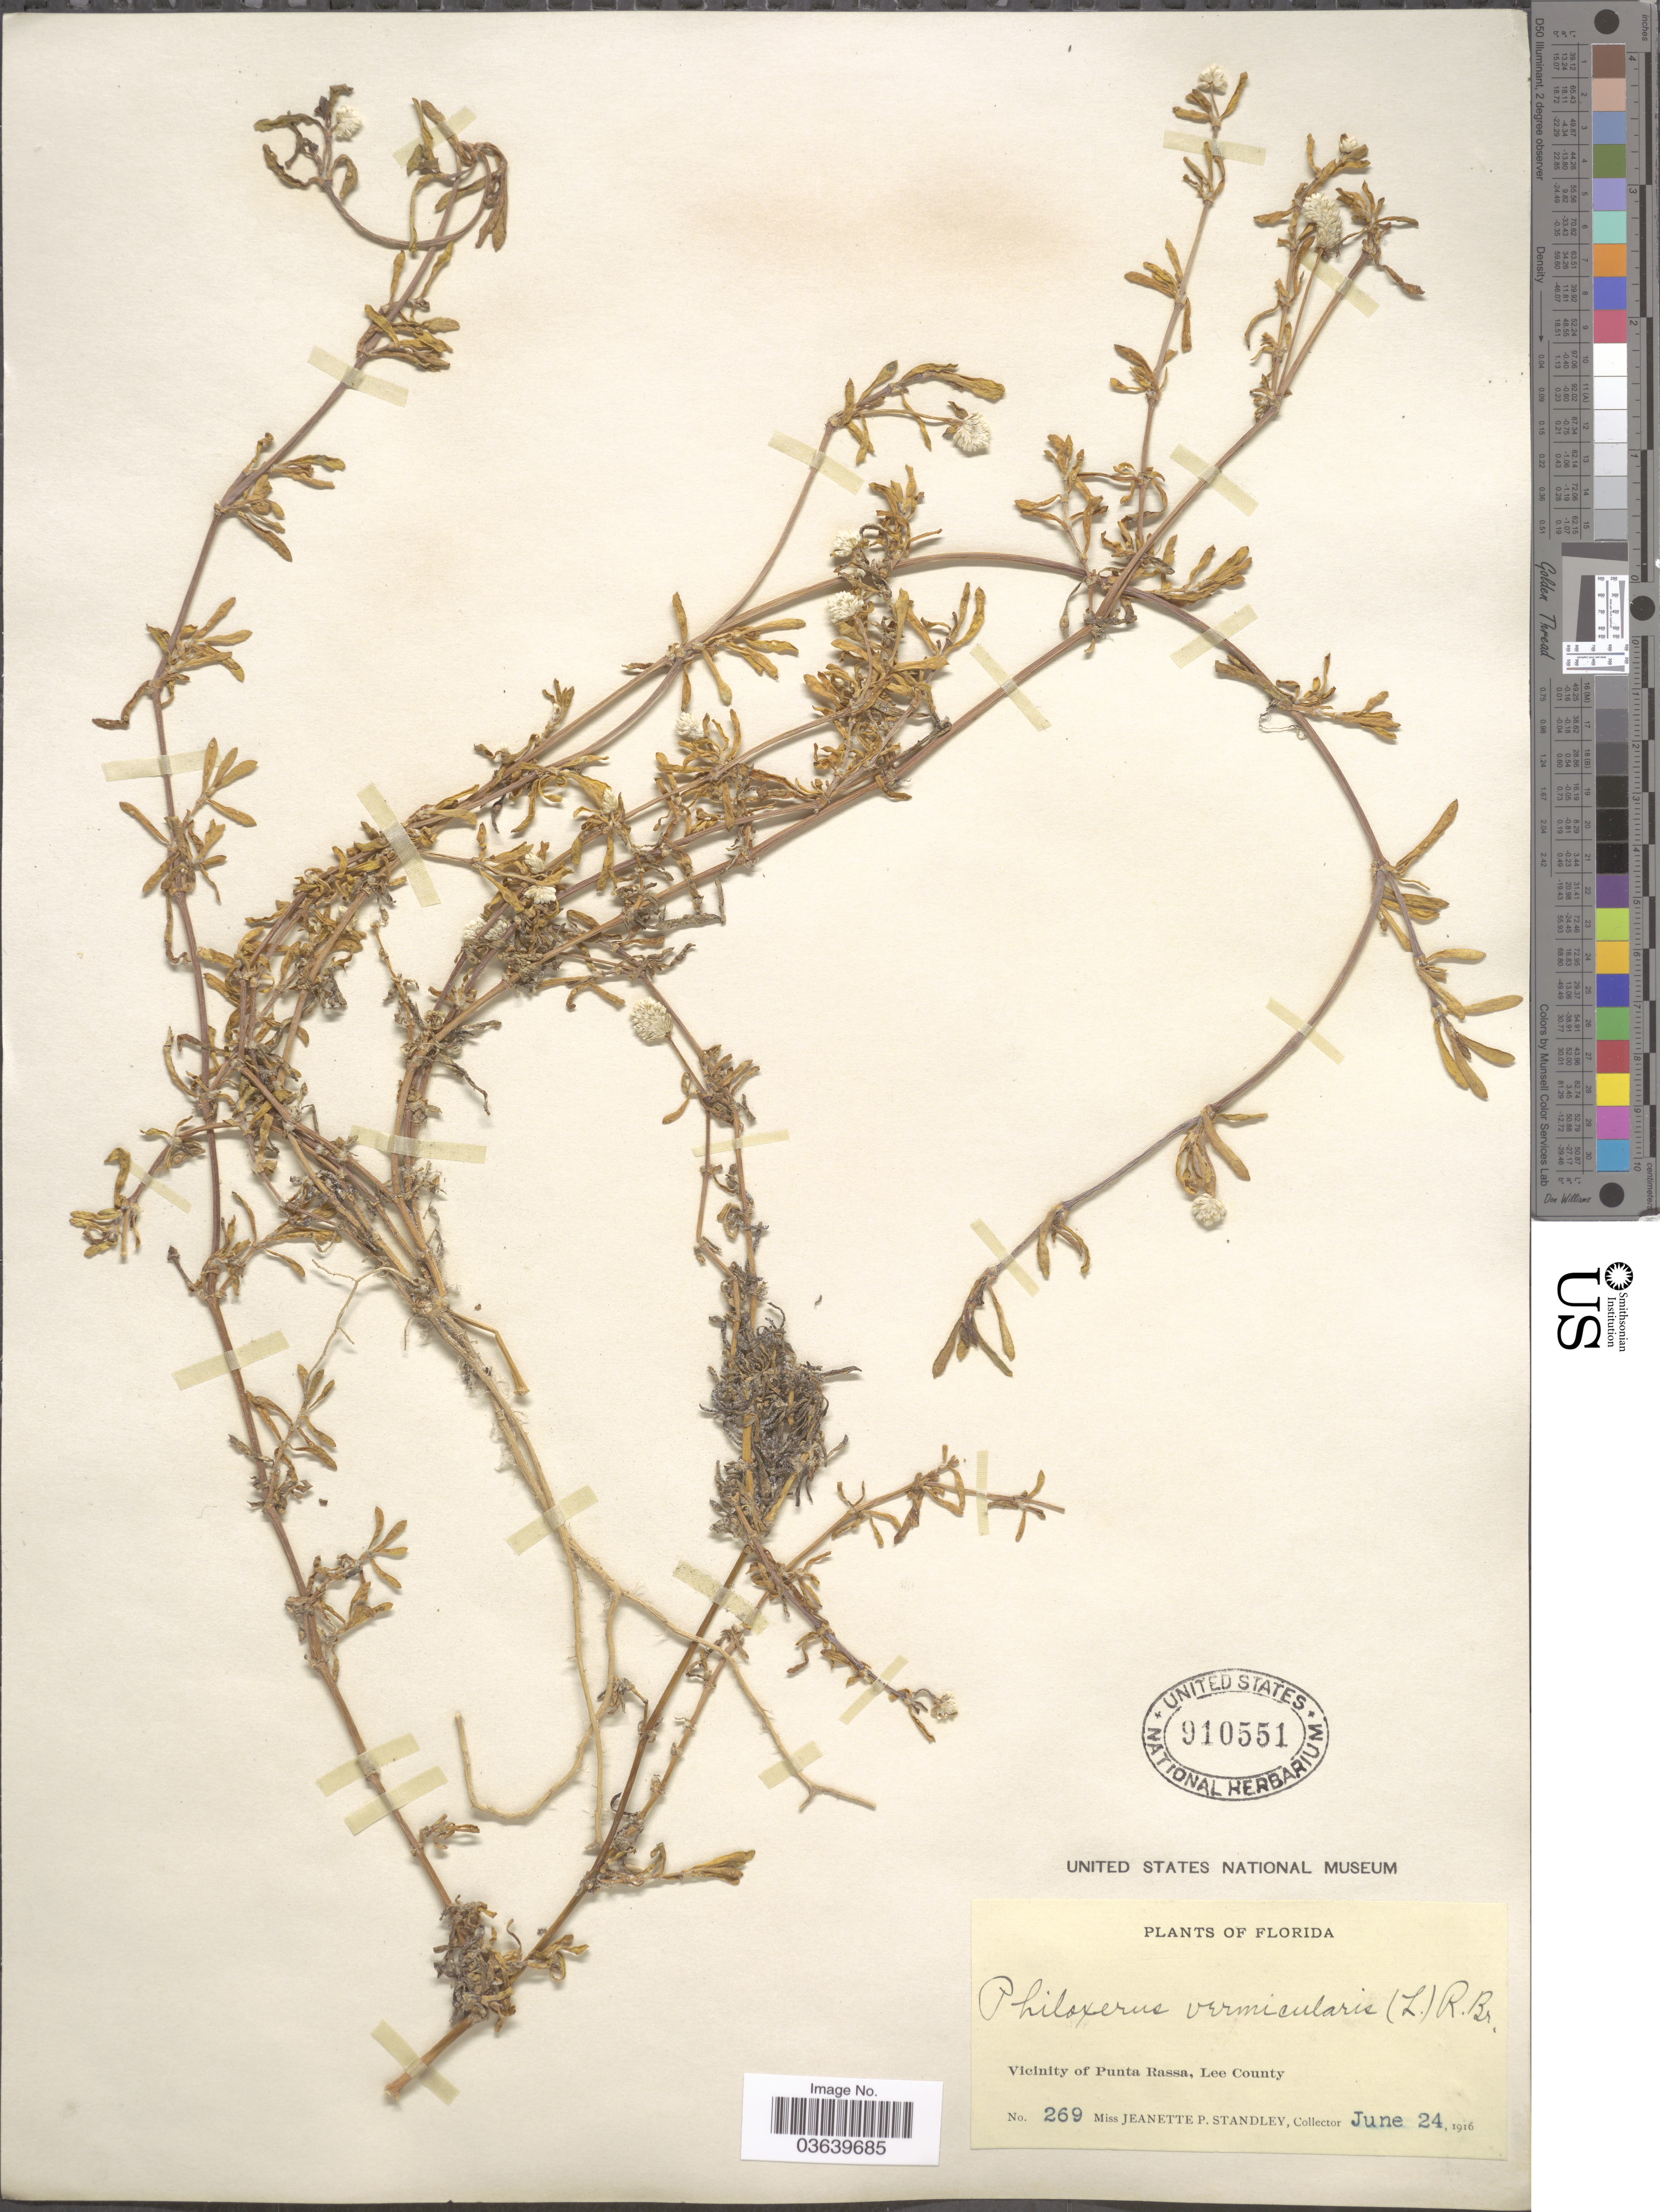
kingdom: Plantae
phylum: Tracheophyta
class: Magnoliopsida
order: Caryophyllales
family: Amaranthaceae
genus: Gomphrena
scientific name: Gomphrena vermicularis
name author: L.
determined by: Strong, Mark T., (BOT), Smithsonian Institution - National Museum of Natural History (UNITED STATES)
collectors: J. P. Standley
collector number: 269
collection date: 1916-06-24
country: United States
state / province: Florida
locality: Vicinity of Punta Rassa, Lee County.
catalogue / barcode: US 910551